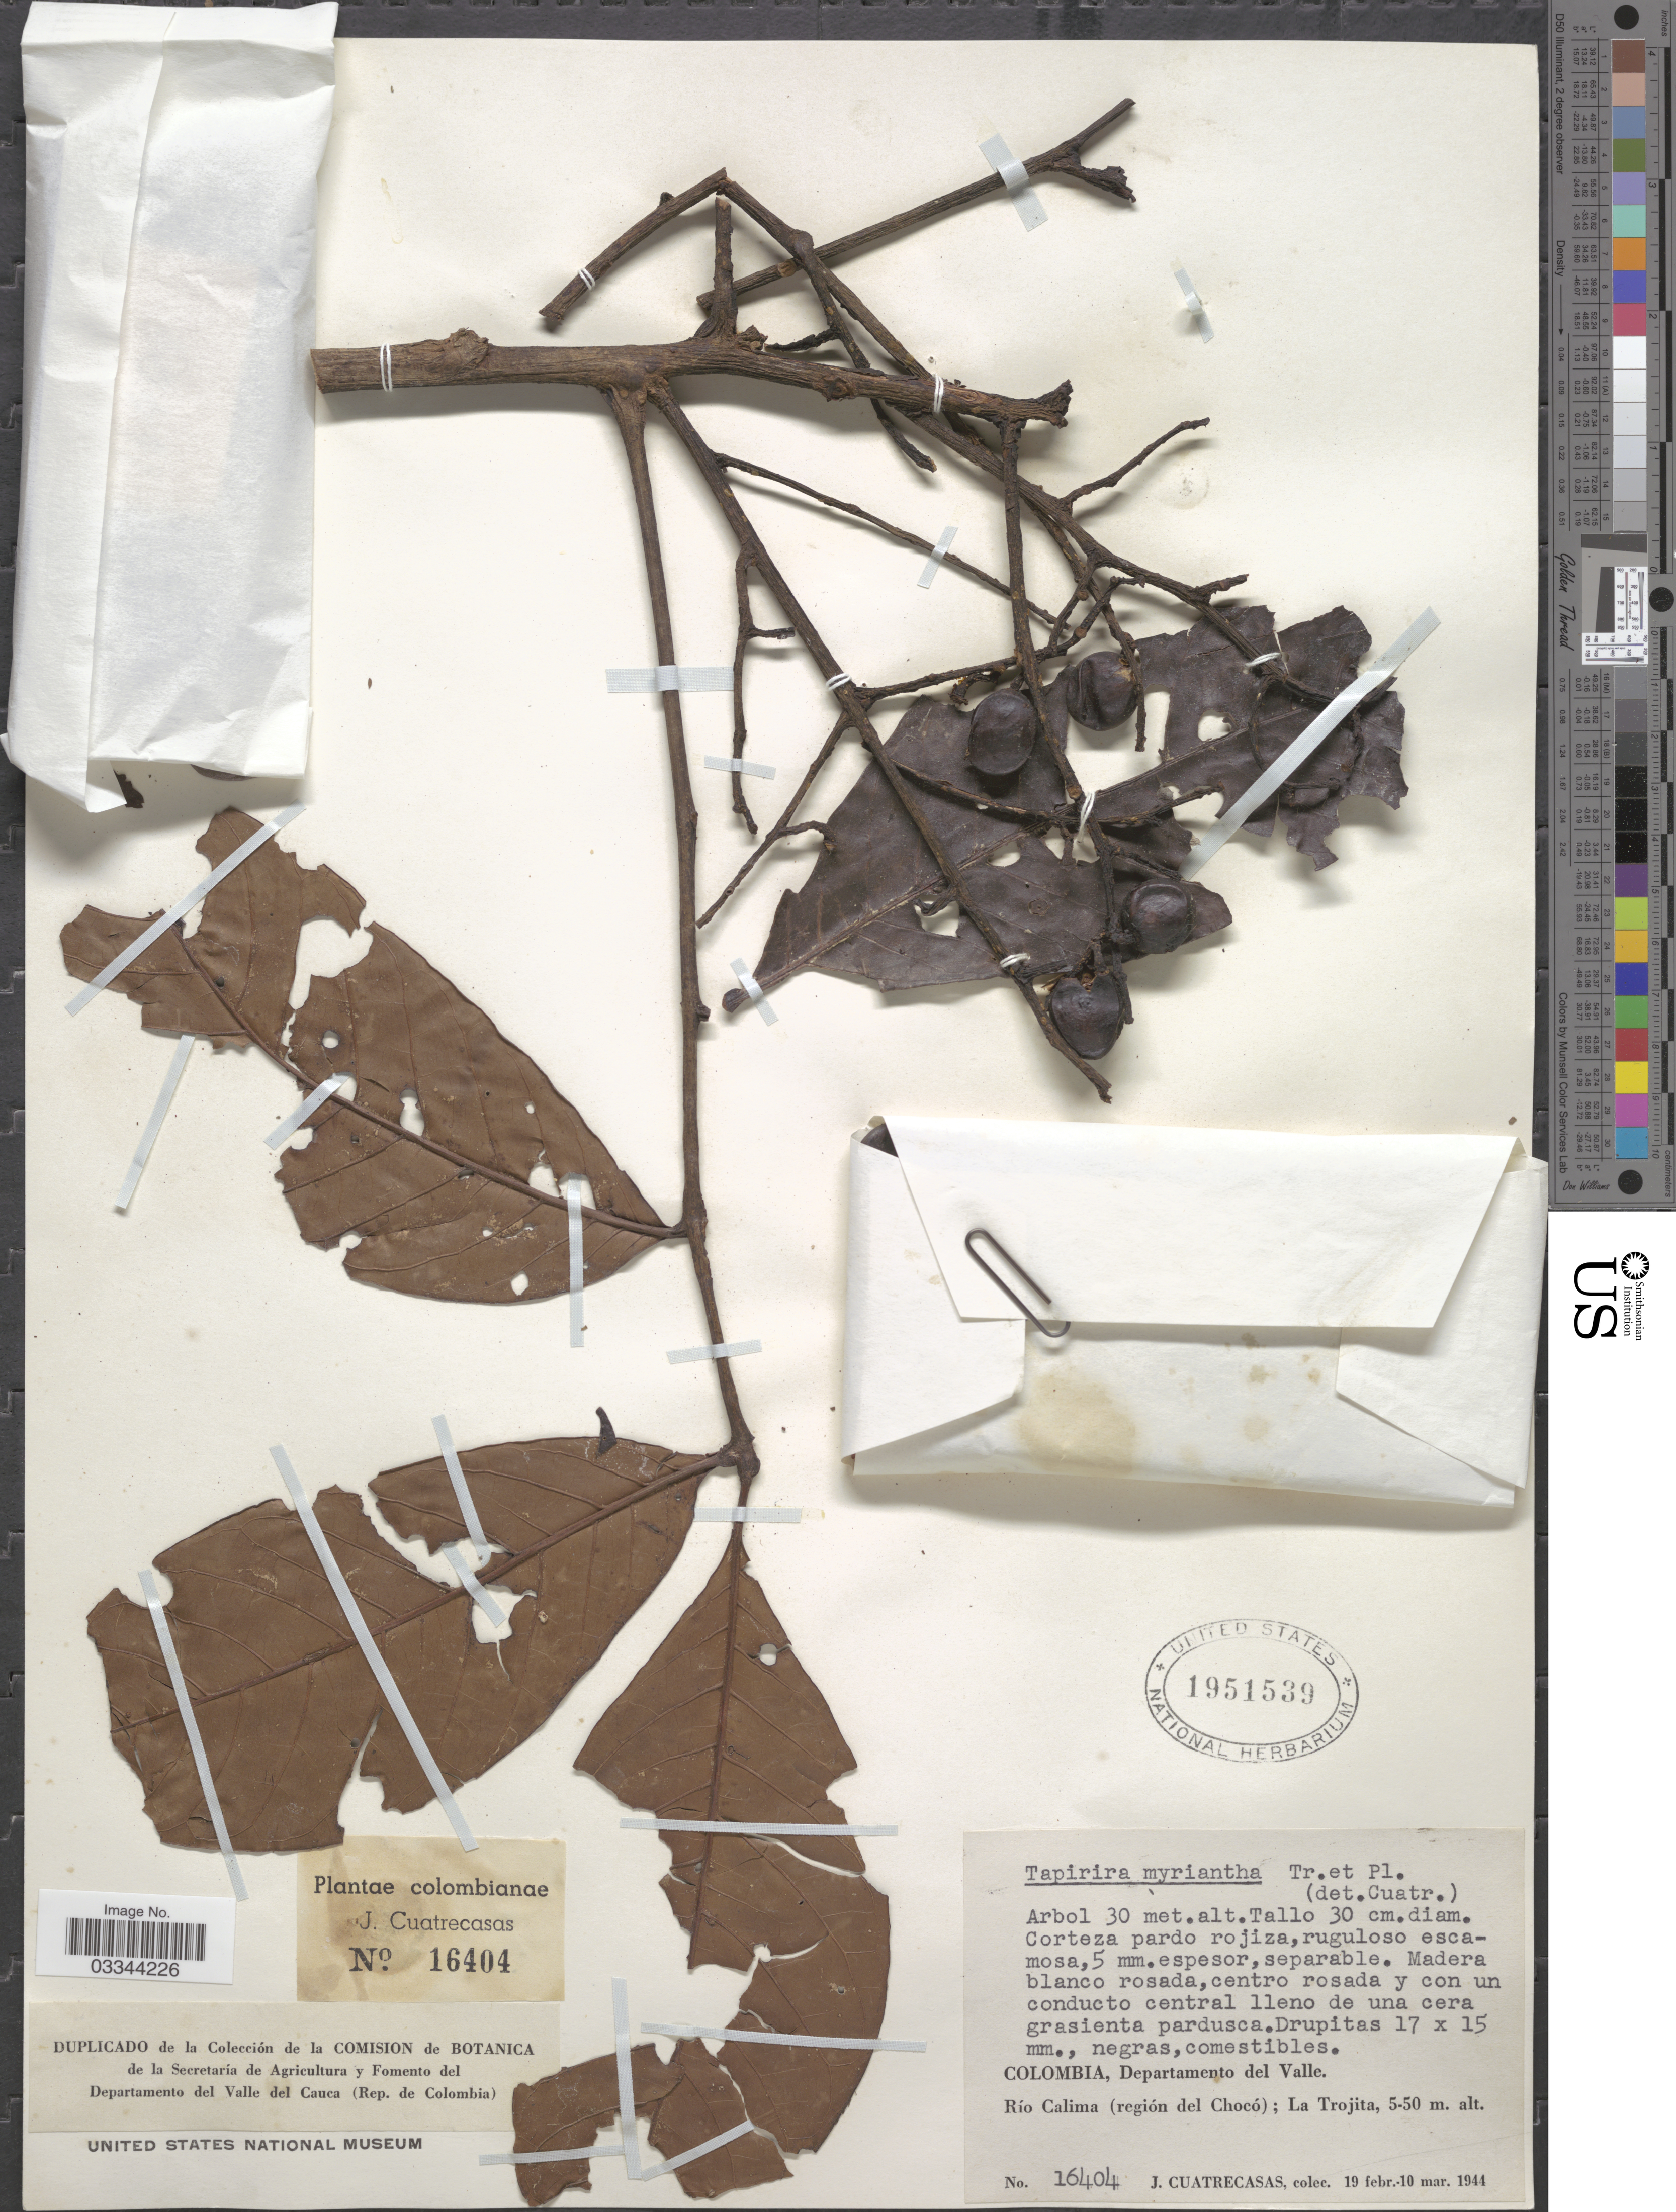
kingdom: Plantae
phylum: Tracheophyta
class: Magnoliopsida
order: Sapindales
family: Anacardiaceae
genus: Tapirira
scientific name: Tapirira rubrinervis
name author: Barfod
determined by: Mitchell, John D.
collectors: J. Cuatrecasas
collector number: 16404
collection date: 1944-02-19/1944-03-10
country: Colombia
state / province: Valle del Cauca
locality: Departamento del Valle. Río Calima (regíon del Chocó); La Trojita.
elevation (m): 5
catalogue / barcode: US 1951539